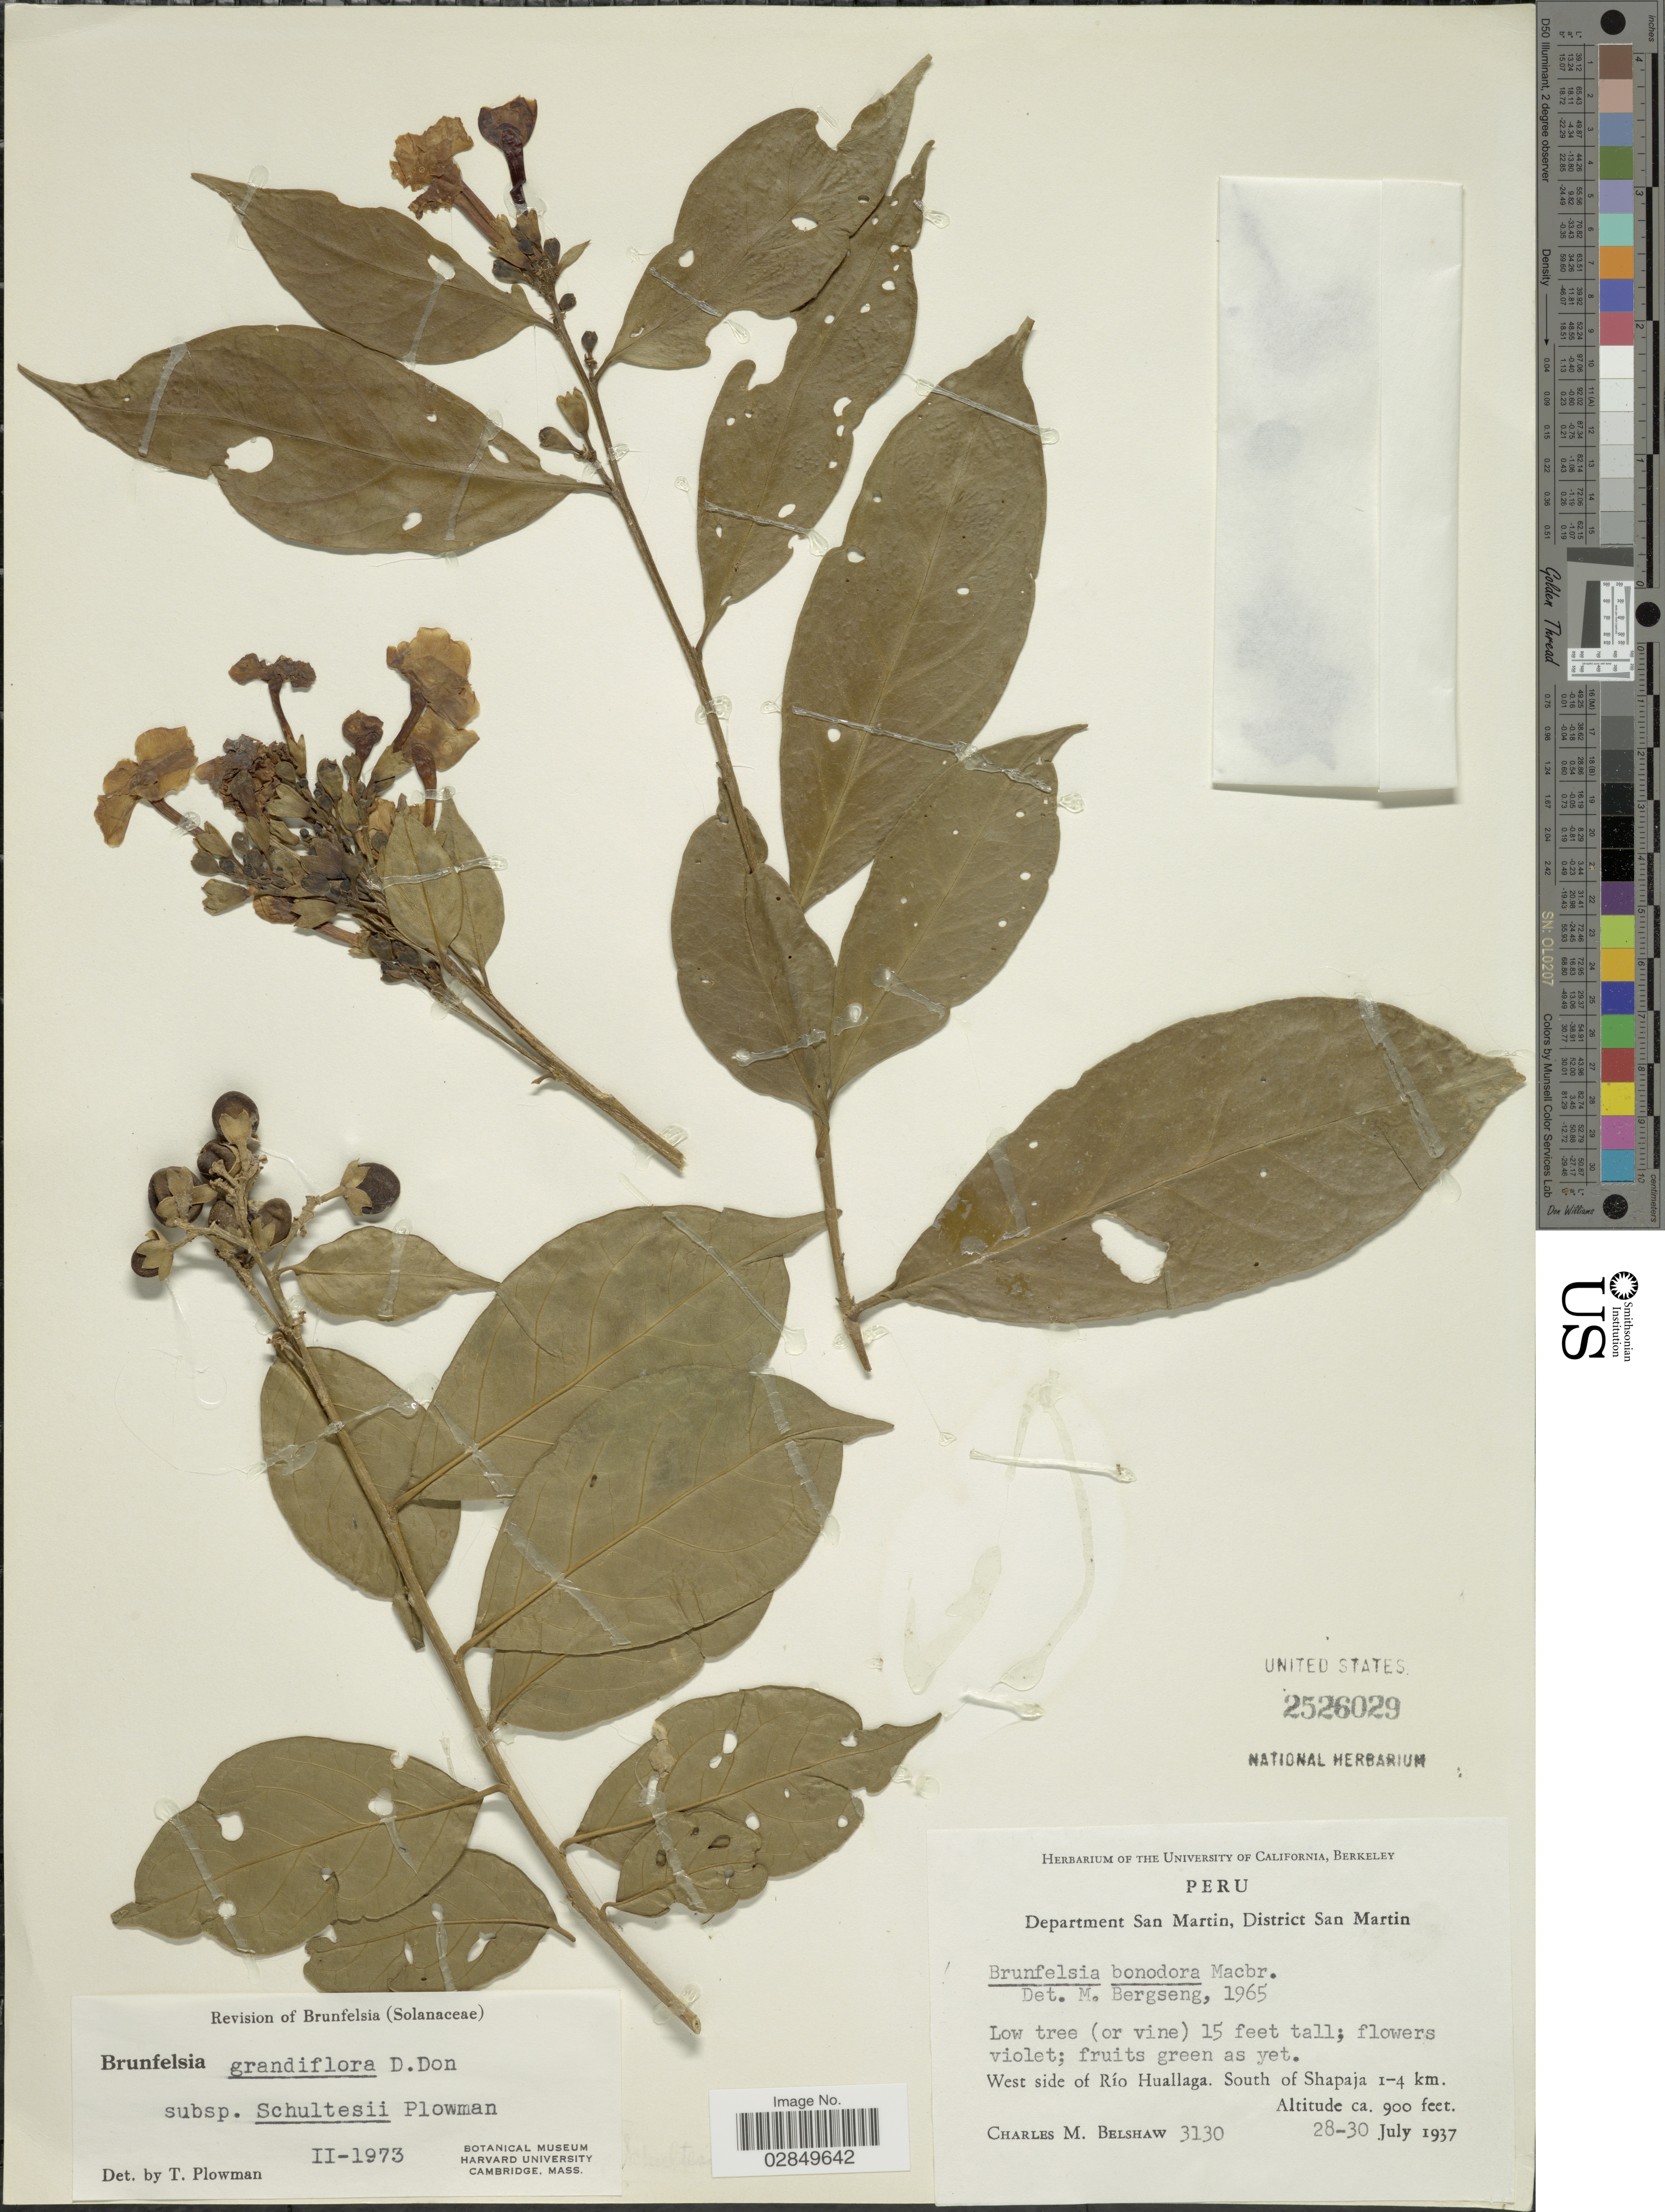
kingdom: Plantae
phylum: Tracheophyta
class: Magnoliopsida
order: Solanales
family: Solanaceae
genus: Brunfelsia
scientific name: Brunfelsia grandiflora subsp. schultesii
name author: Plowman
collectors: C. Shaw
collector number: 3130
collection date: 1937-07-28/1937-07-30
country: Peru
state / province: San Martín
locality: Department San Martin, District San Martin, West side of Río Huallaga, South of Shapaja 1-4 km.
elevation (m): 274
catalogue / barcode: US 2526029